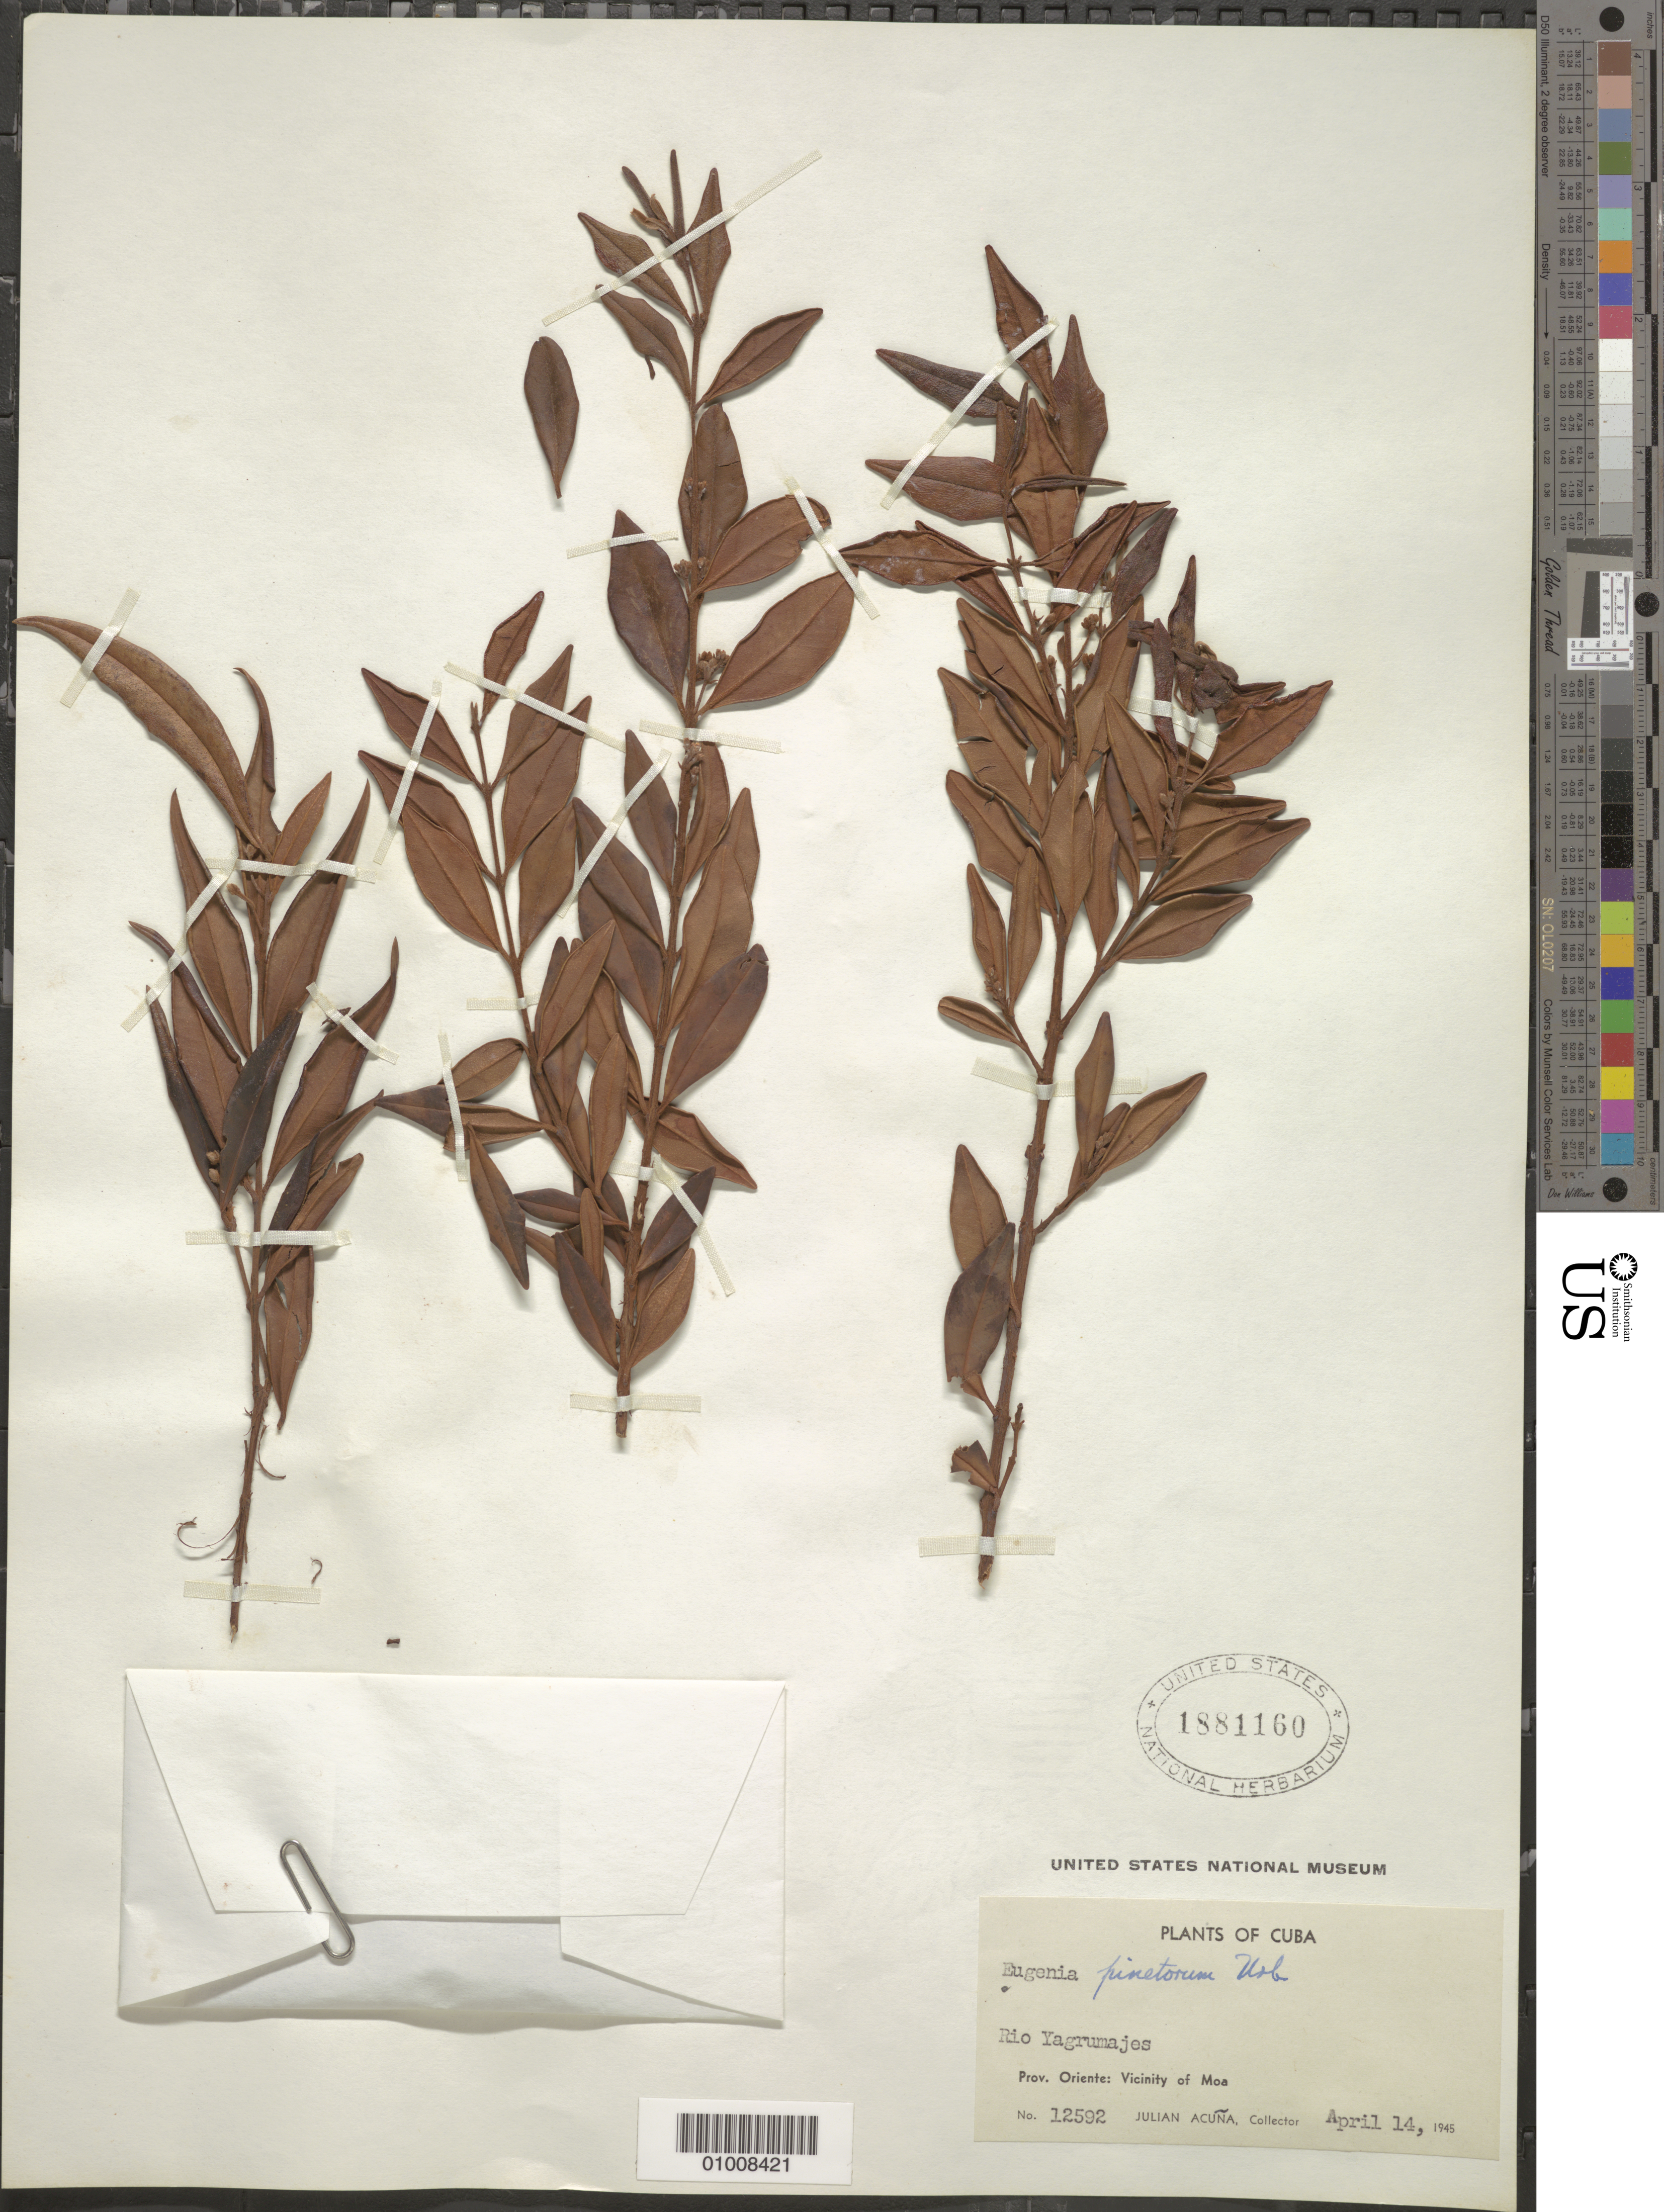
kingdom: Plantae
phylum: Tracheophyta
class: Magnoliopsida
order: Myrtales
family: Myrtaceae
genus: Eugenia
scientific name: Eugenia pinetorum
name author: Urb.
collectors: J. Acuña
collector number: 12592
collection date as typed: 14 Apr 1945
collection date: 1945-04-14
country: Cuba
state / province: Oriente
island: Cuba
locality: Rio Yagrumajes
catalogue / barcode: US 1881160